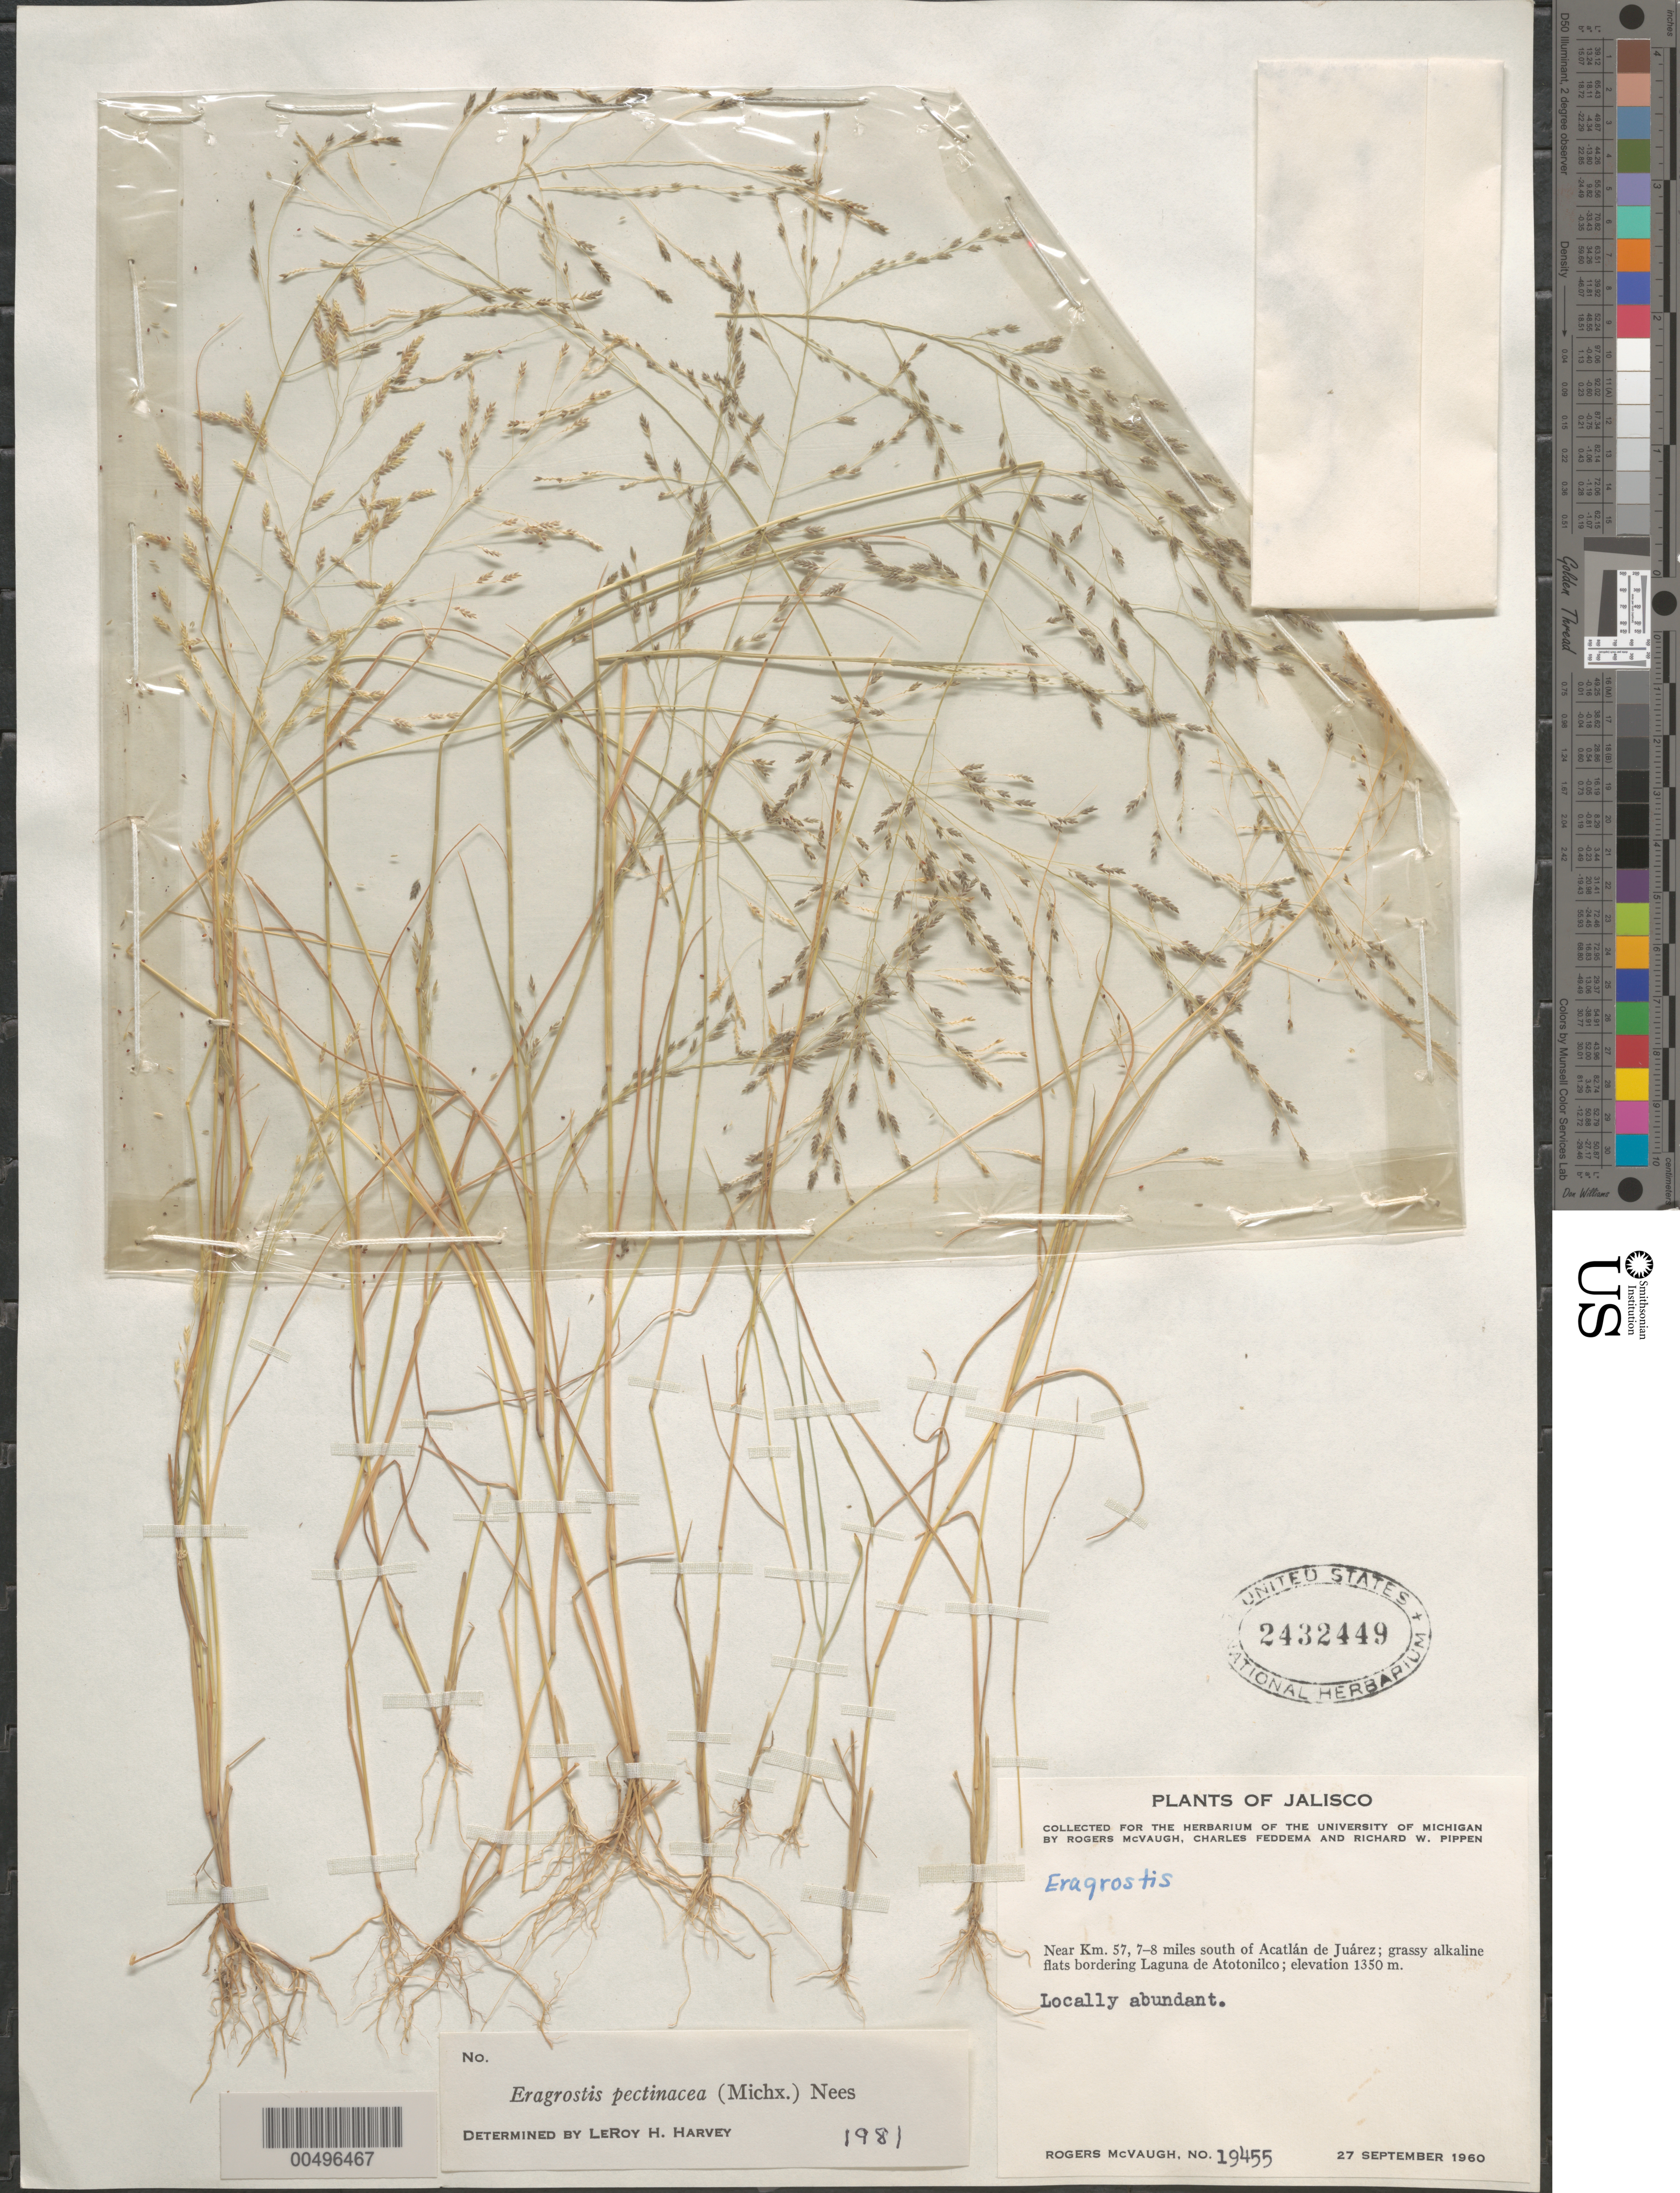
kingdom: Plantae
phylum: Tracheophyta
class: Liliopsida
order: Poales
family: Poaceae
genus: Eragrostis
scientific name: Eragrostis pectinacea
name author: (Michx.) Nees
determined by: Harvey, L. H.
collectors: R. McVaugh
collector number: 19455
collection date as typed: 27 Sep 1960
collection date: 1960-09-27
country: Mexico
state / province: Jalisco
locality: Near Km 57, 7-8 mi S of Acatlán de Juárez, flats bordering Laguna de Atotonilco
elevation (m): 1350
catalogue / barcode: US 2432449